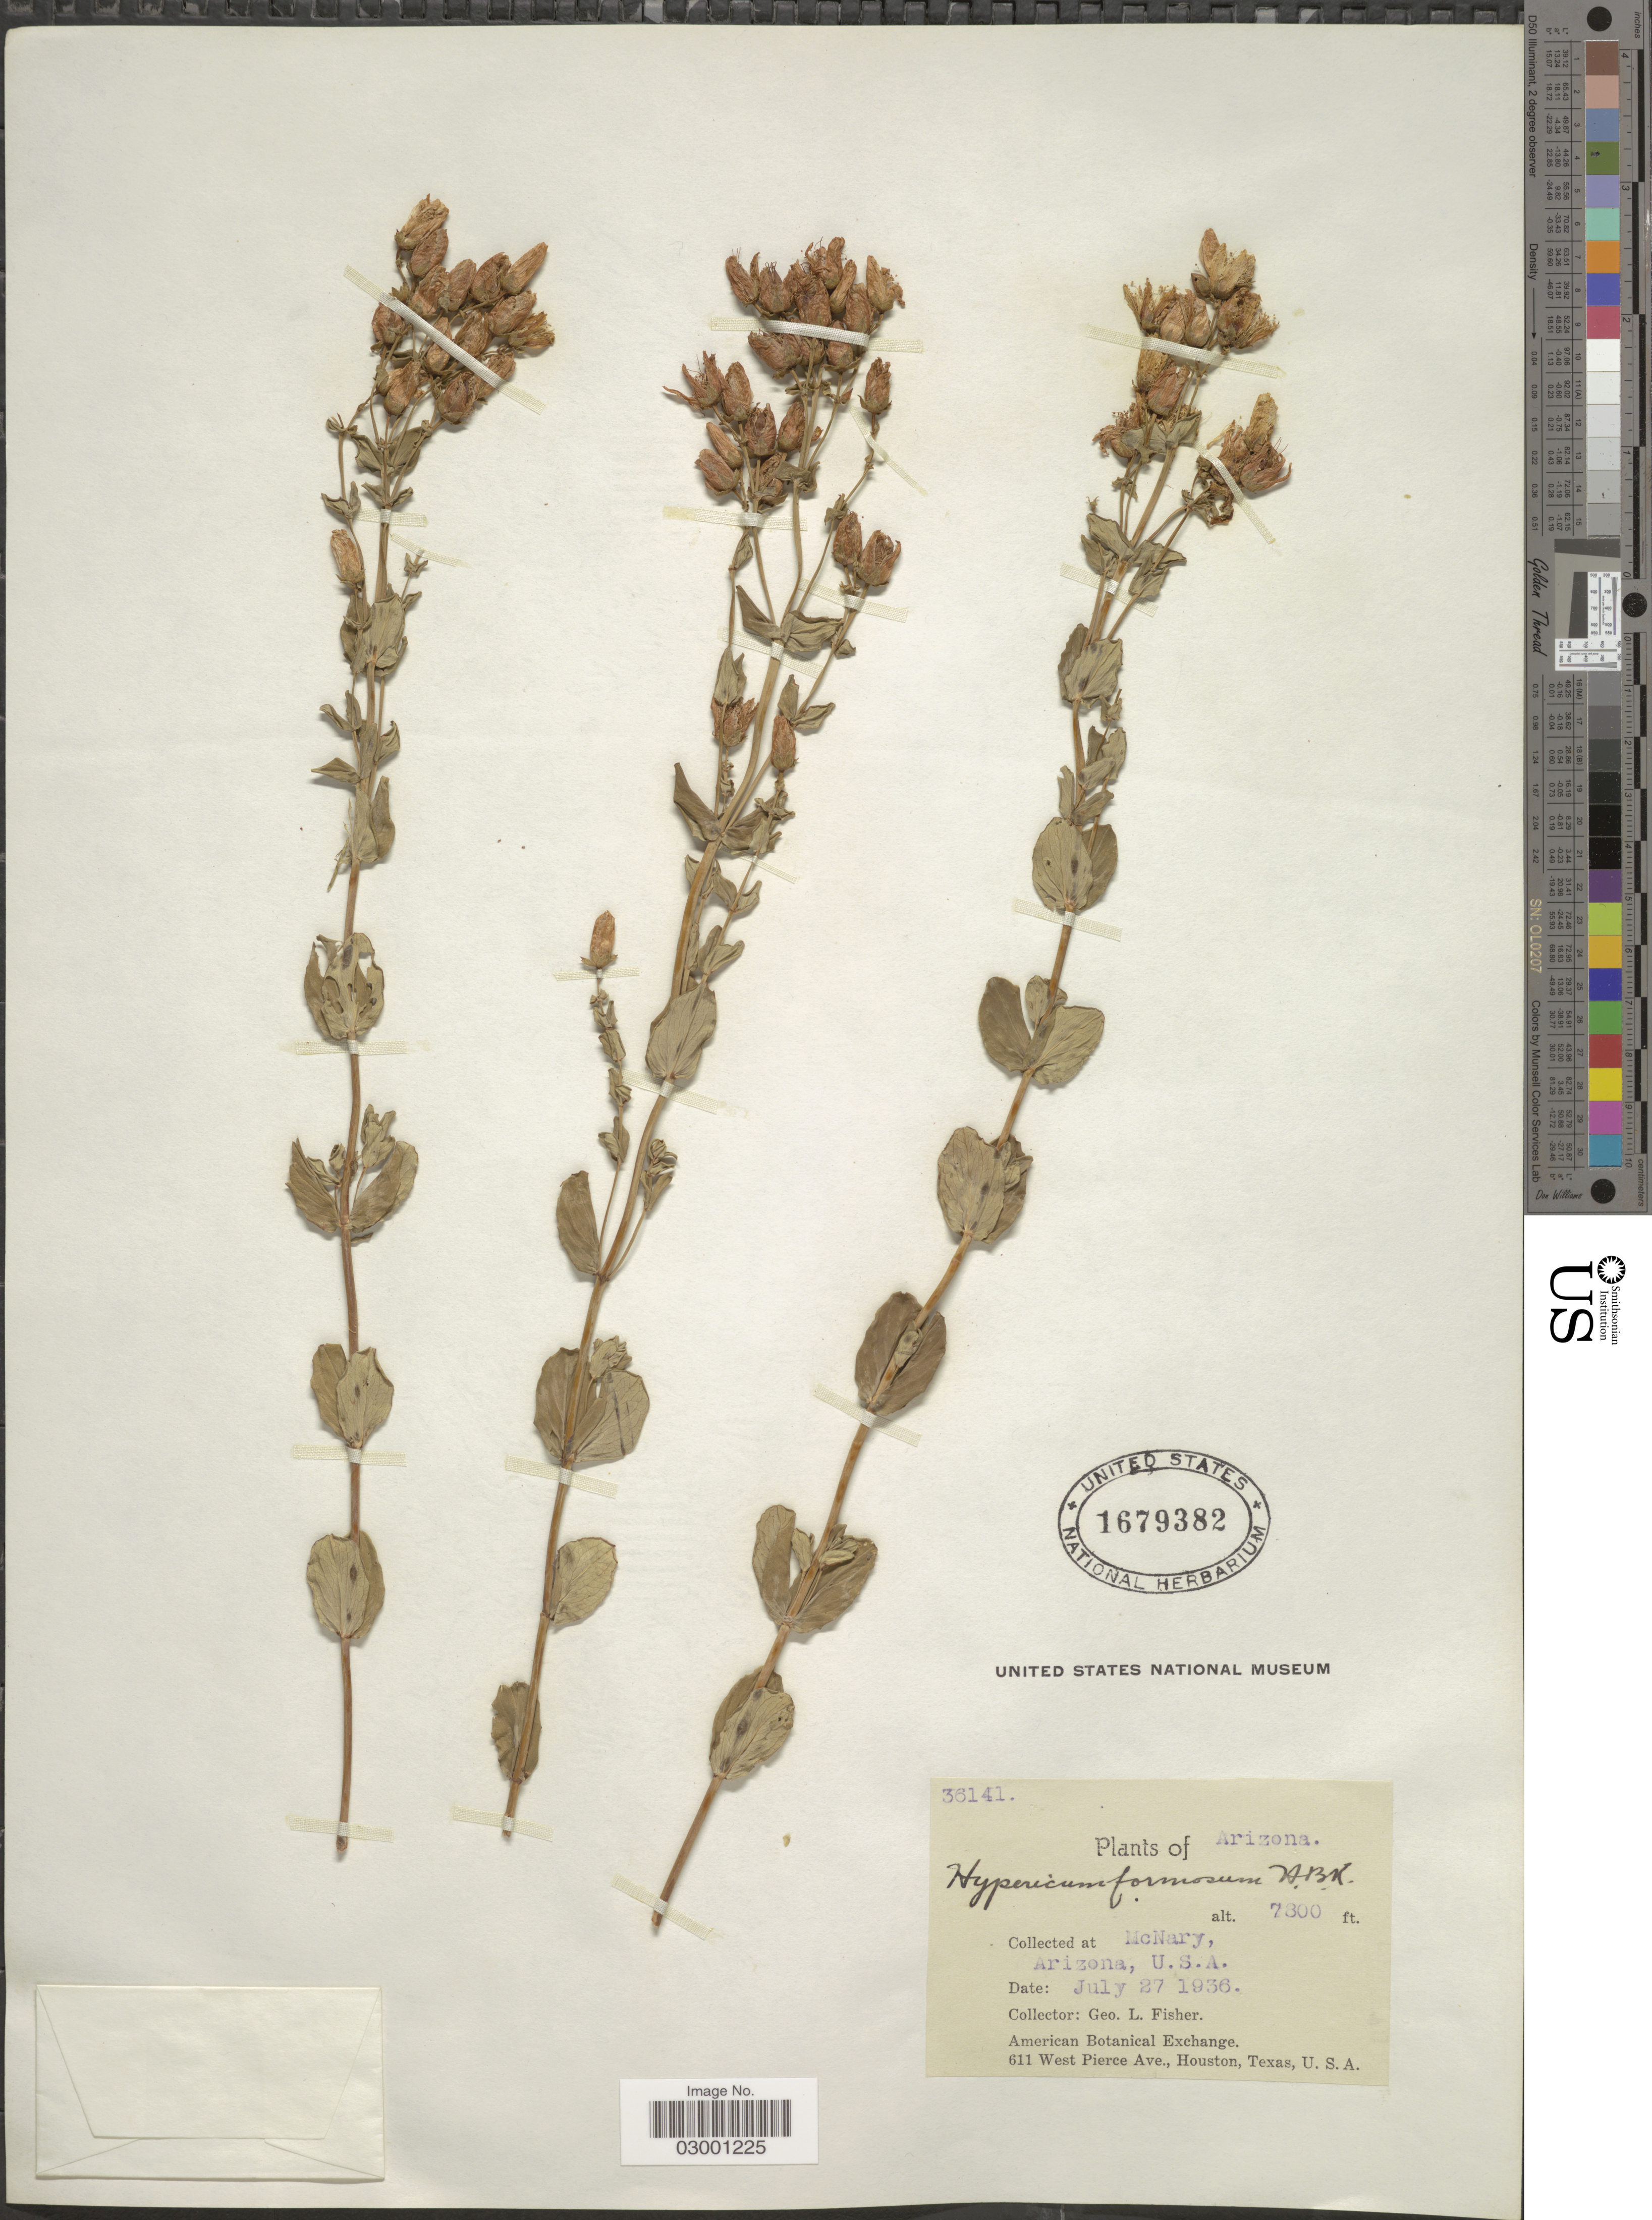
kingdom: Plantae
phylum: Tracheophyta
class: Magnoliopsida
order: Malpighiales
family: Hypericaceae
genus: Hypericum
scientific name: Hypericum formosum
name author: Kunth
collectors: G. L. Fisher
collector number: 36141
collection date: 1936-07-27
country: United States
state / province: Arizona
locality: McNary.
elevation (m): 2377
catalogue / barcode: US 1679382